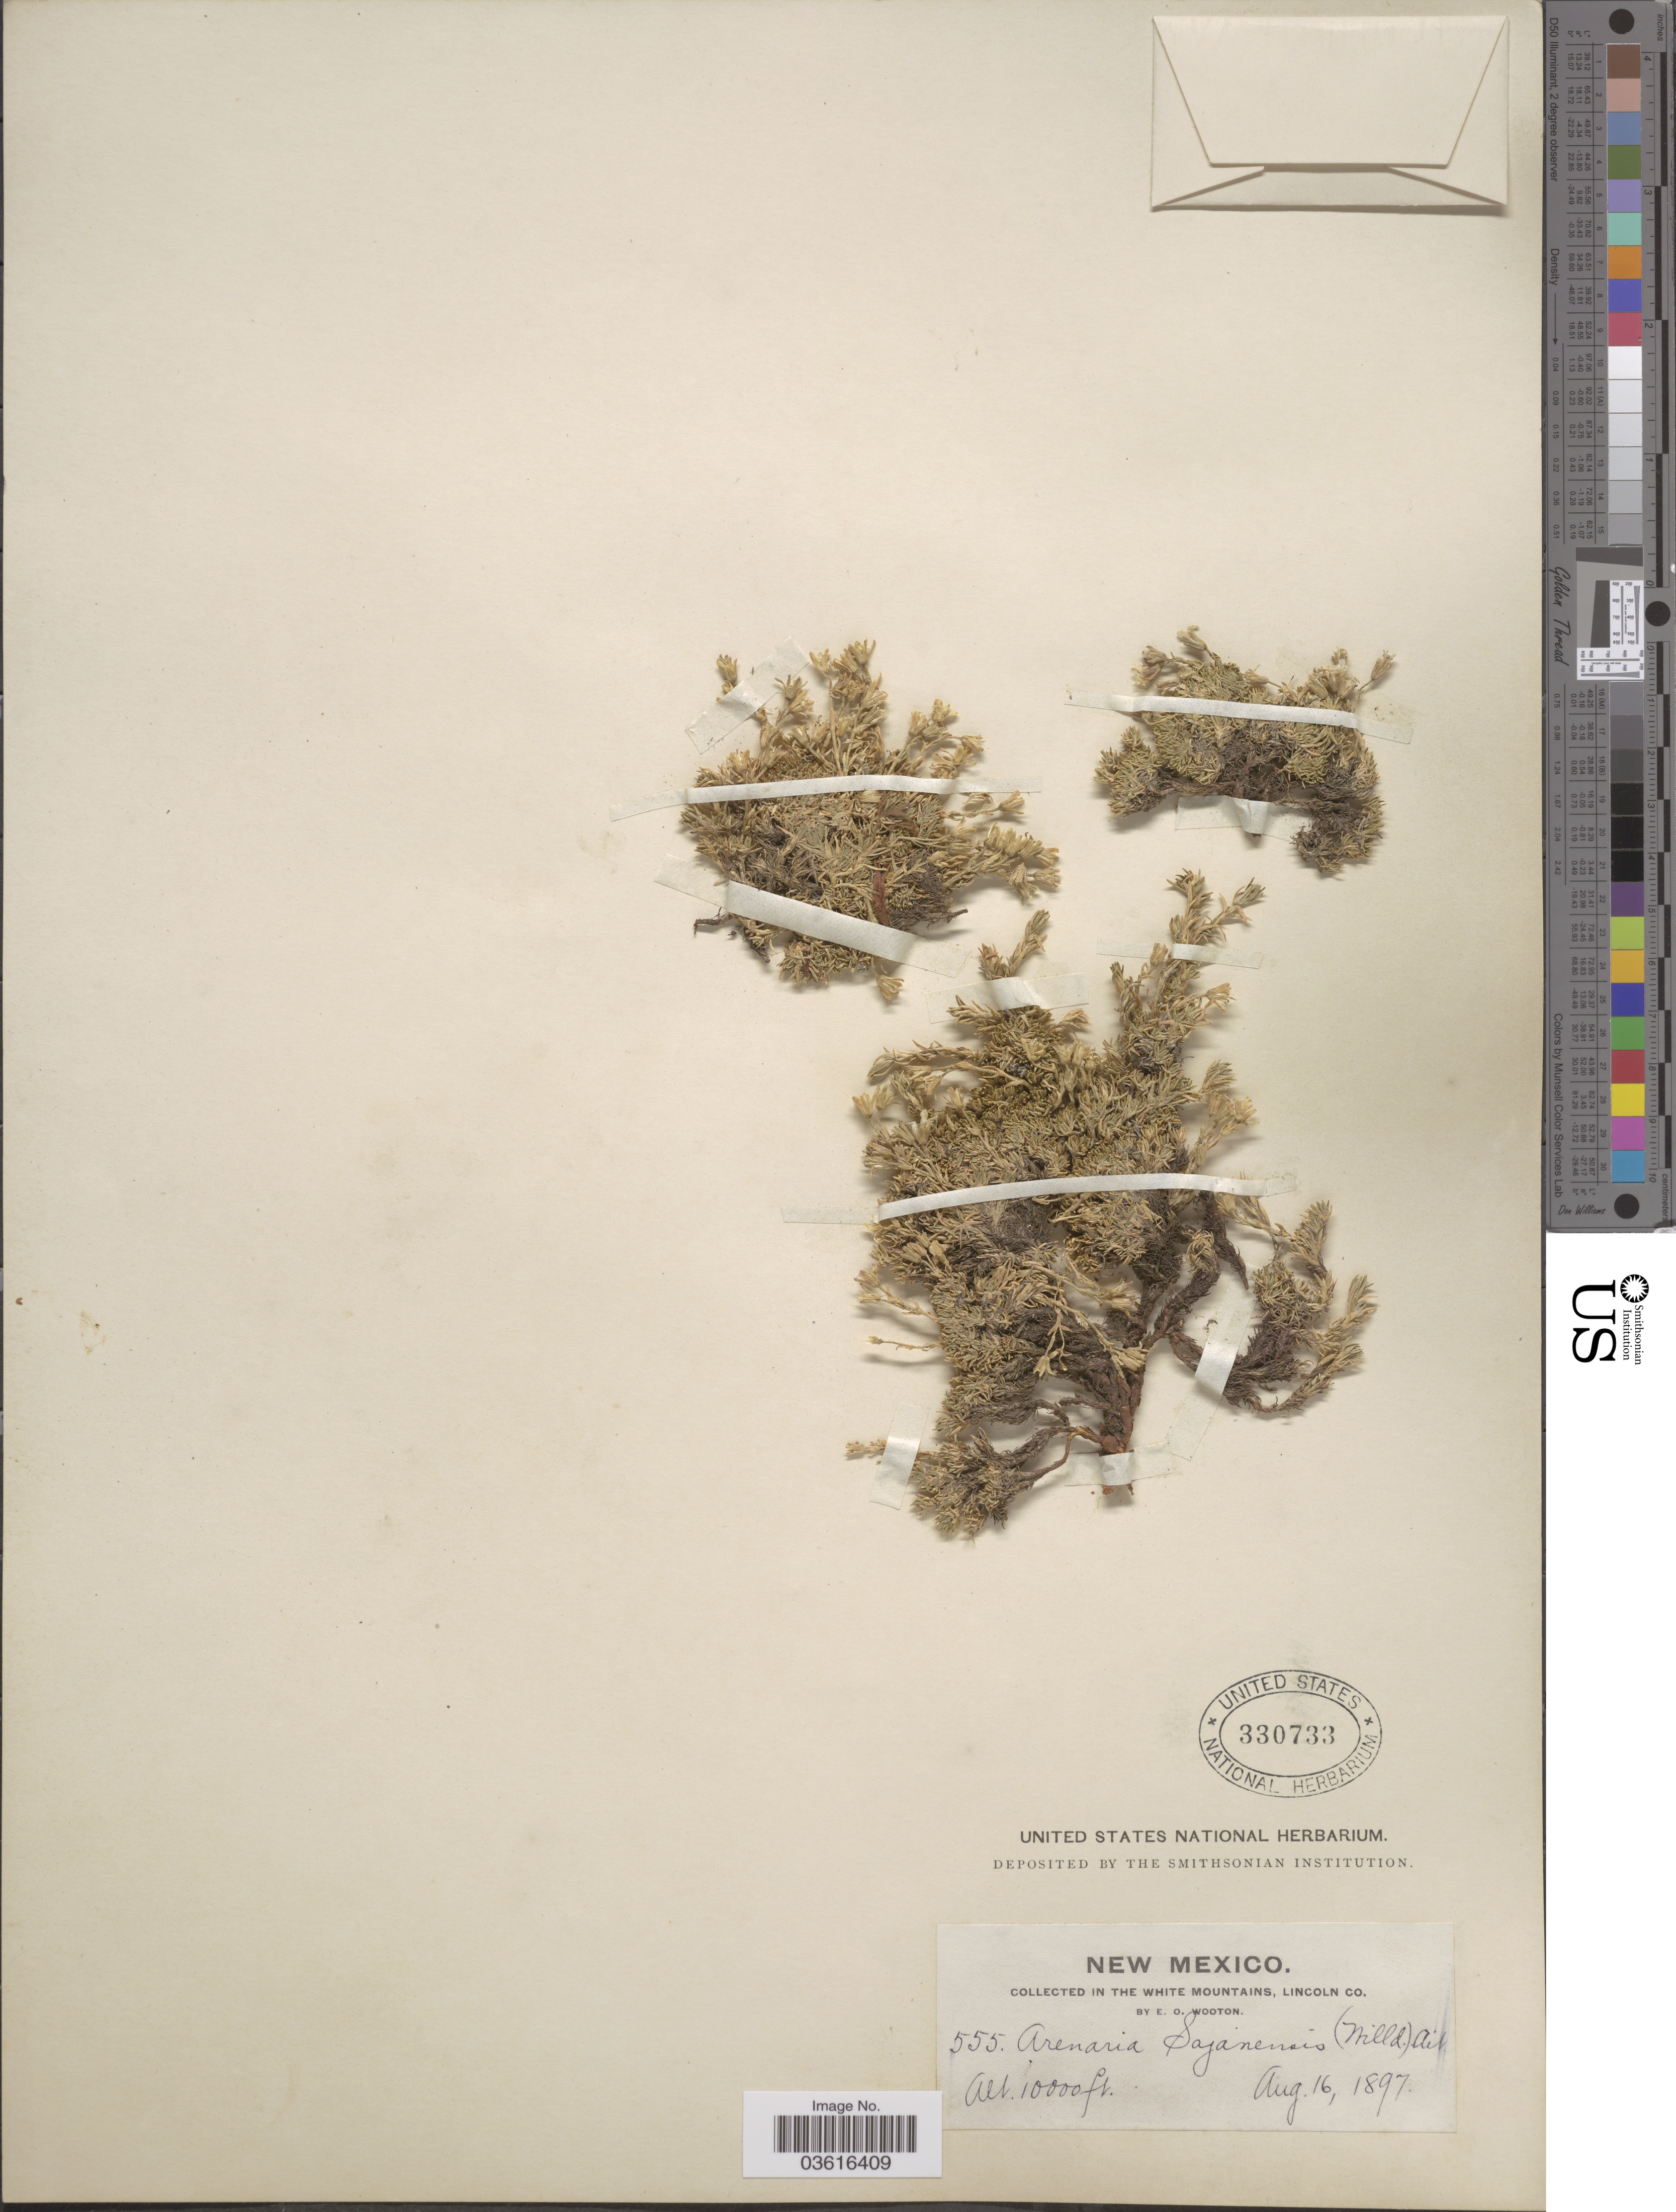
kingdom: Plantae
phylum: Tracheophyta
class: Magnoliopsida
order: Caryophyllales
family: Caryophyllaceae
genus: Cherleria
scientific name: Cherleria obtusiloba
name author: (Rydb.) A.J. Moore & Dillenb.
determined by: Strong, M. T., (US), Smithsonian Institution - National Museum of Natural History (UNITED STATES)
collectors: E. O. Wooton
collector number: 555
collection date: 1897-08-16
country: United States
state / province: New Mexico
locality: The White Mountains, Lincoln Co.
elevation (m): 3048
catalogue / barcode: US 330733